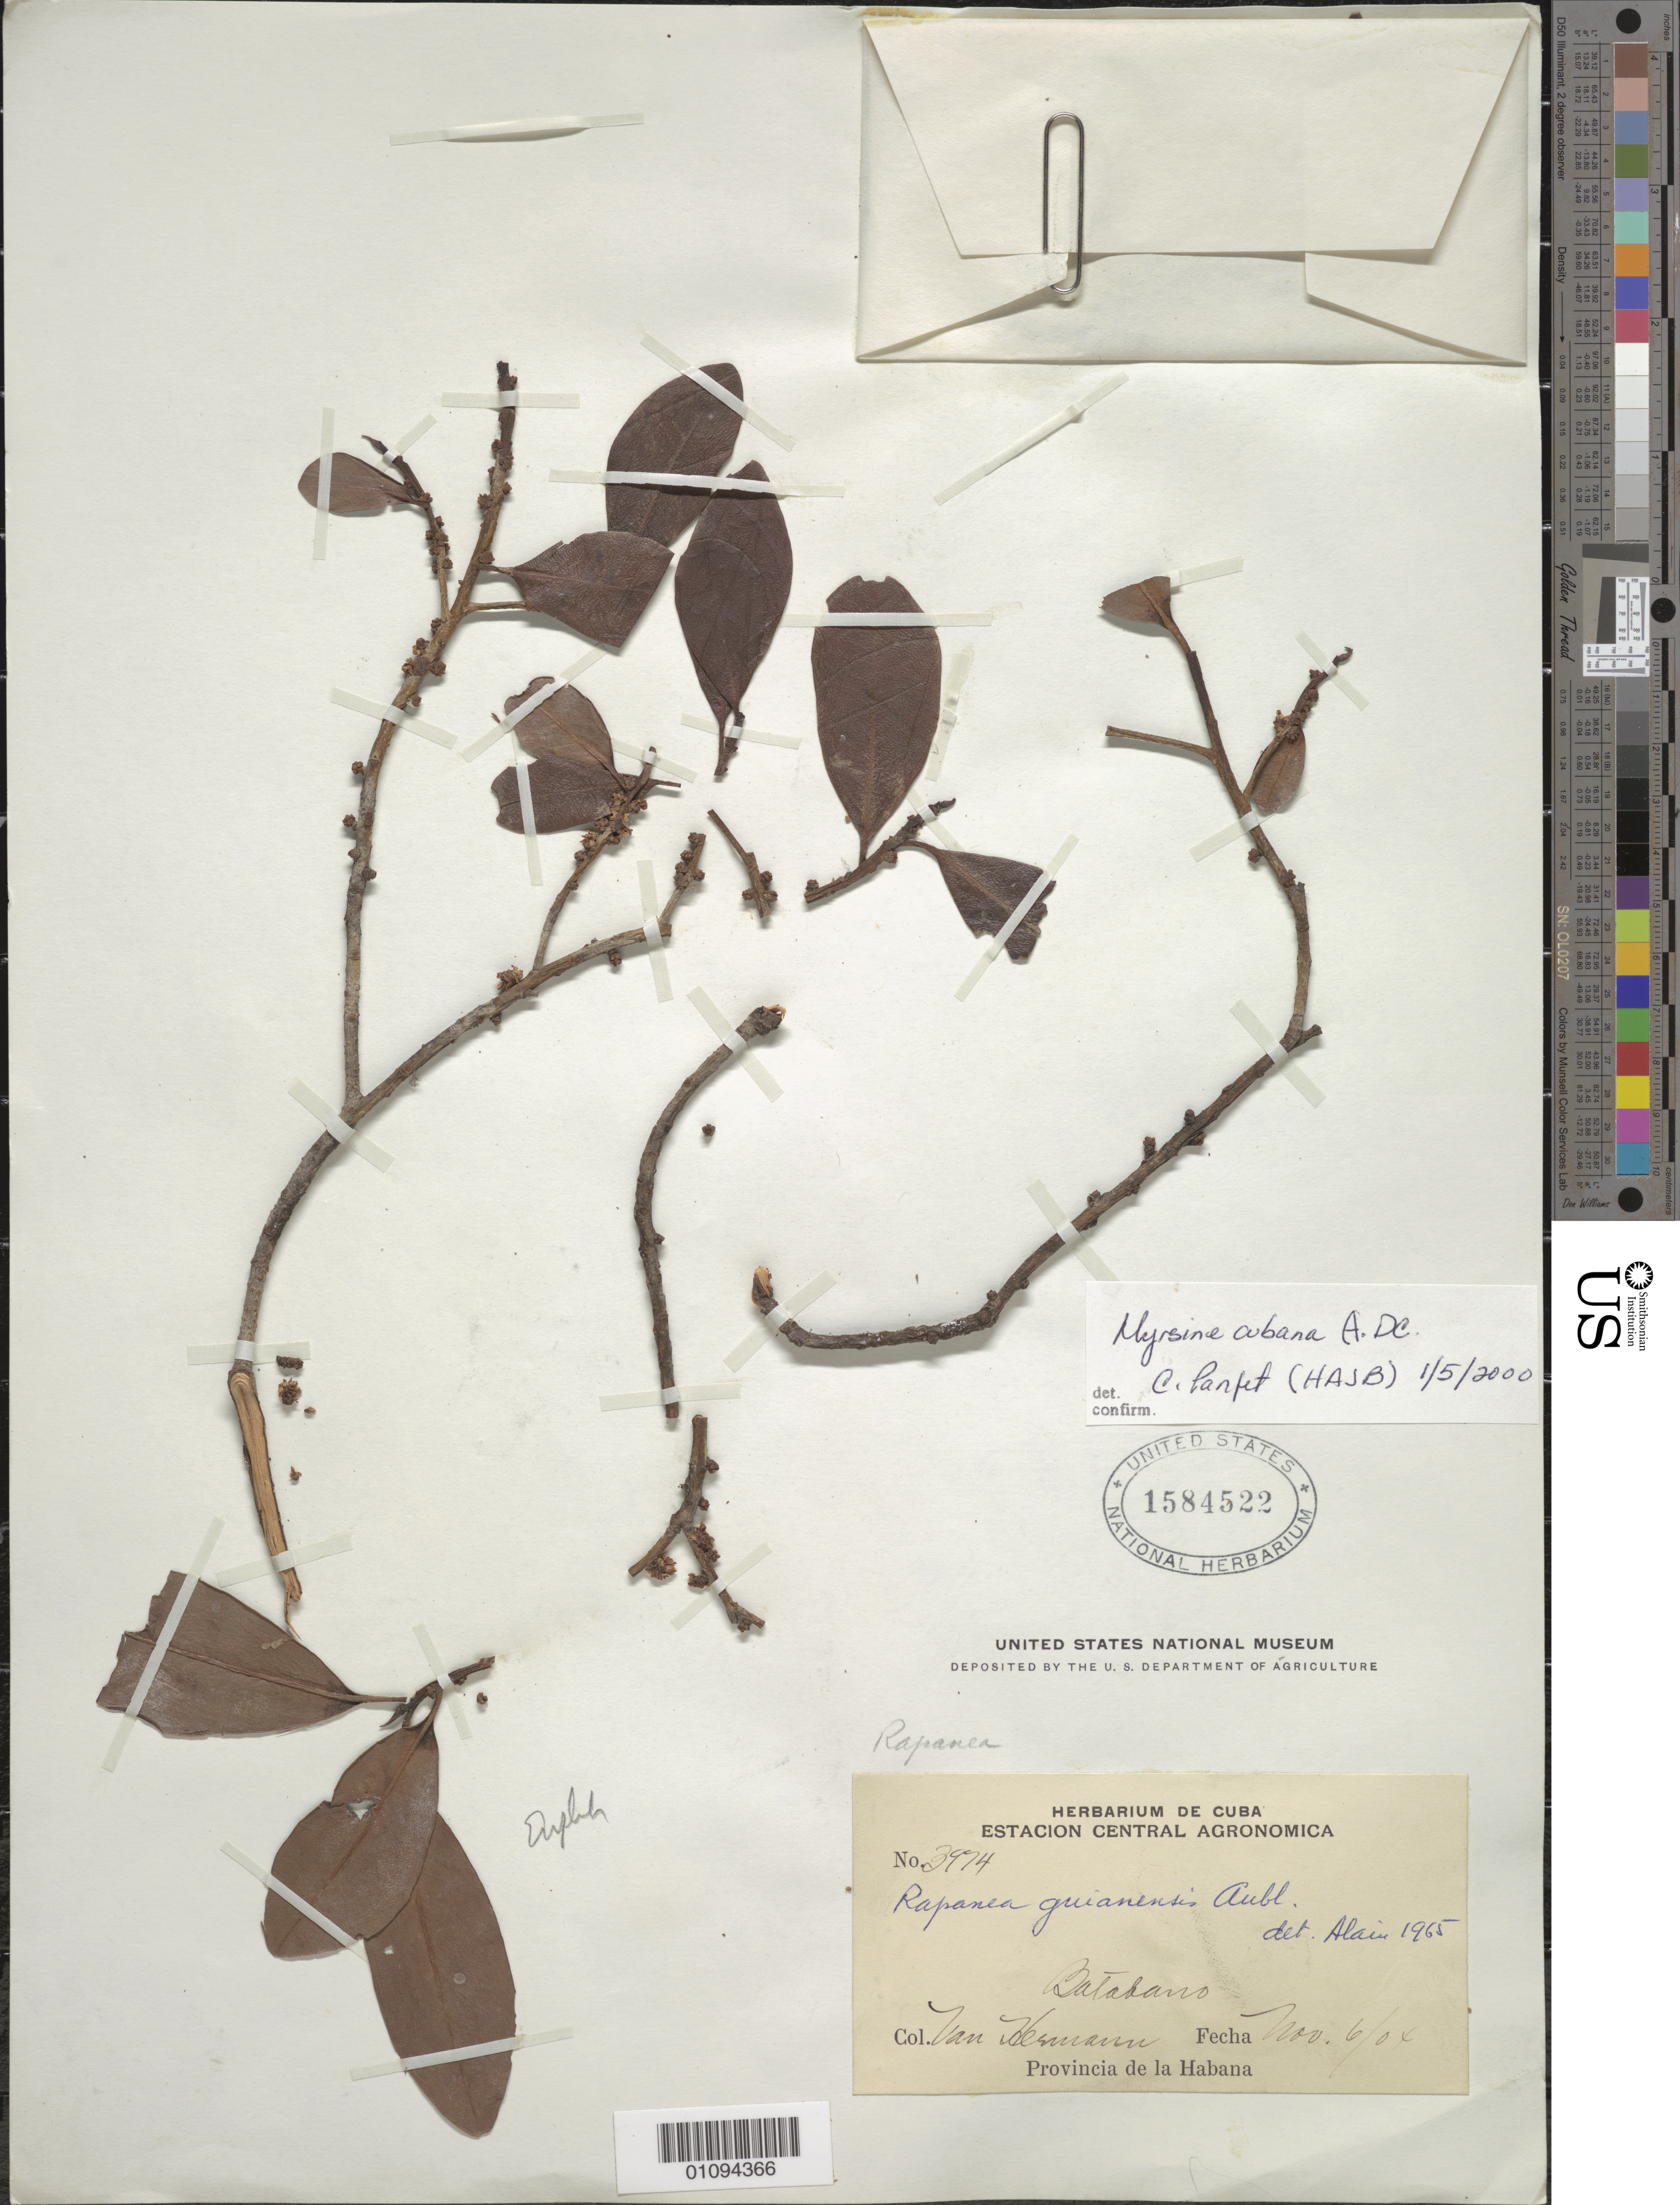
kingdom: Plantae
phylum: Tracheophyta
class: Magnoliopsida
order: Ericales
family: Primulaceae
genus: Myrsine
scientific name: Myrsine cubana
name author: A. DC.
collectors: H. A. Van Hermann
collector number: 3974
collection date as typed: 06 Nov 1904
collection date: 1904-11-06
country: Cuba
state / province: La Habana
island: Cuba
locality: Batabanó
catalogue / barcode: US 1584522